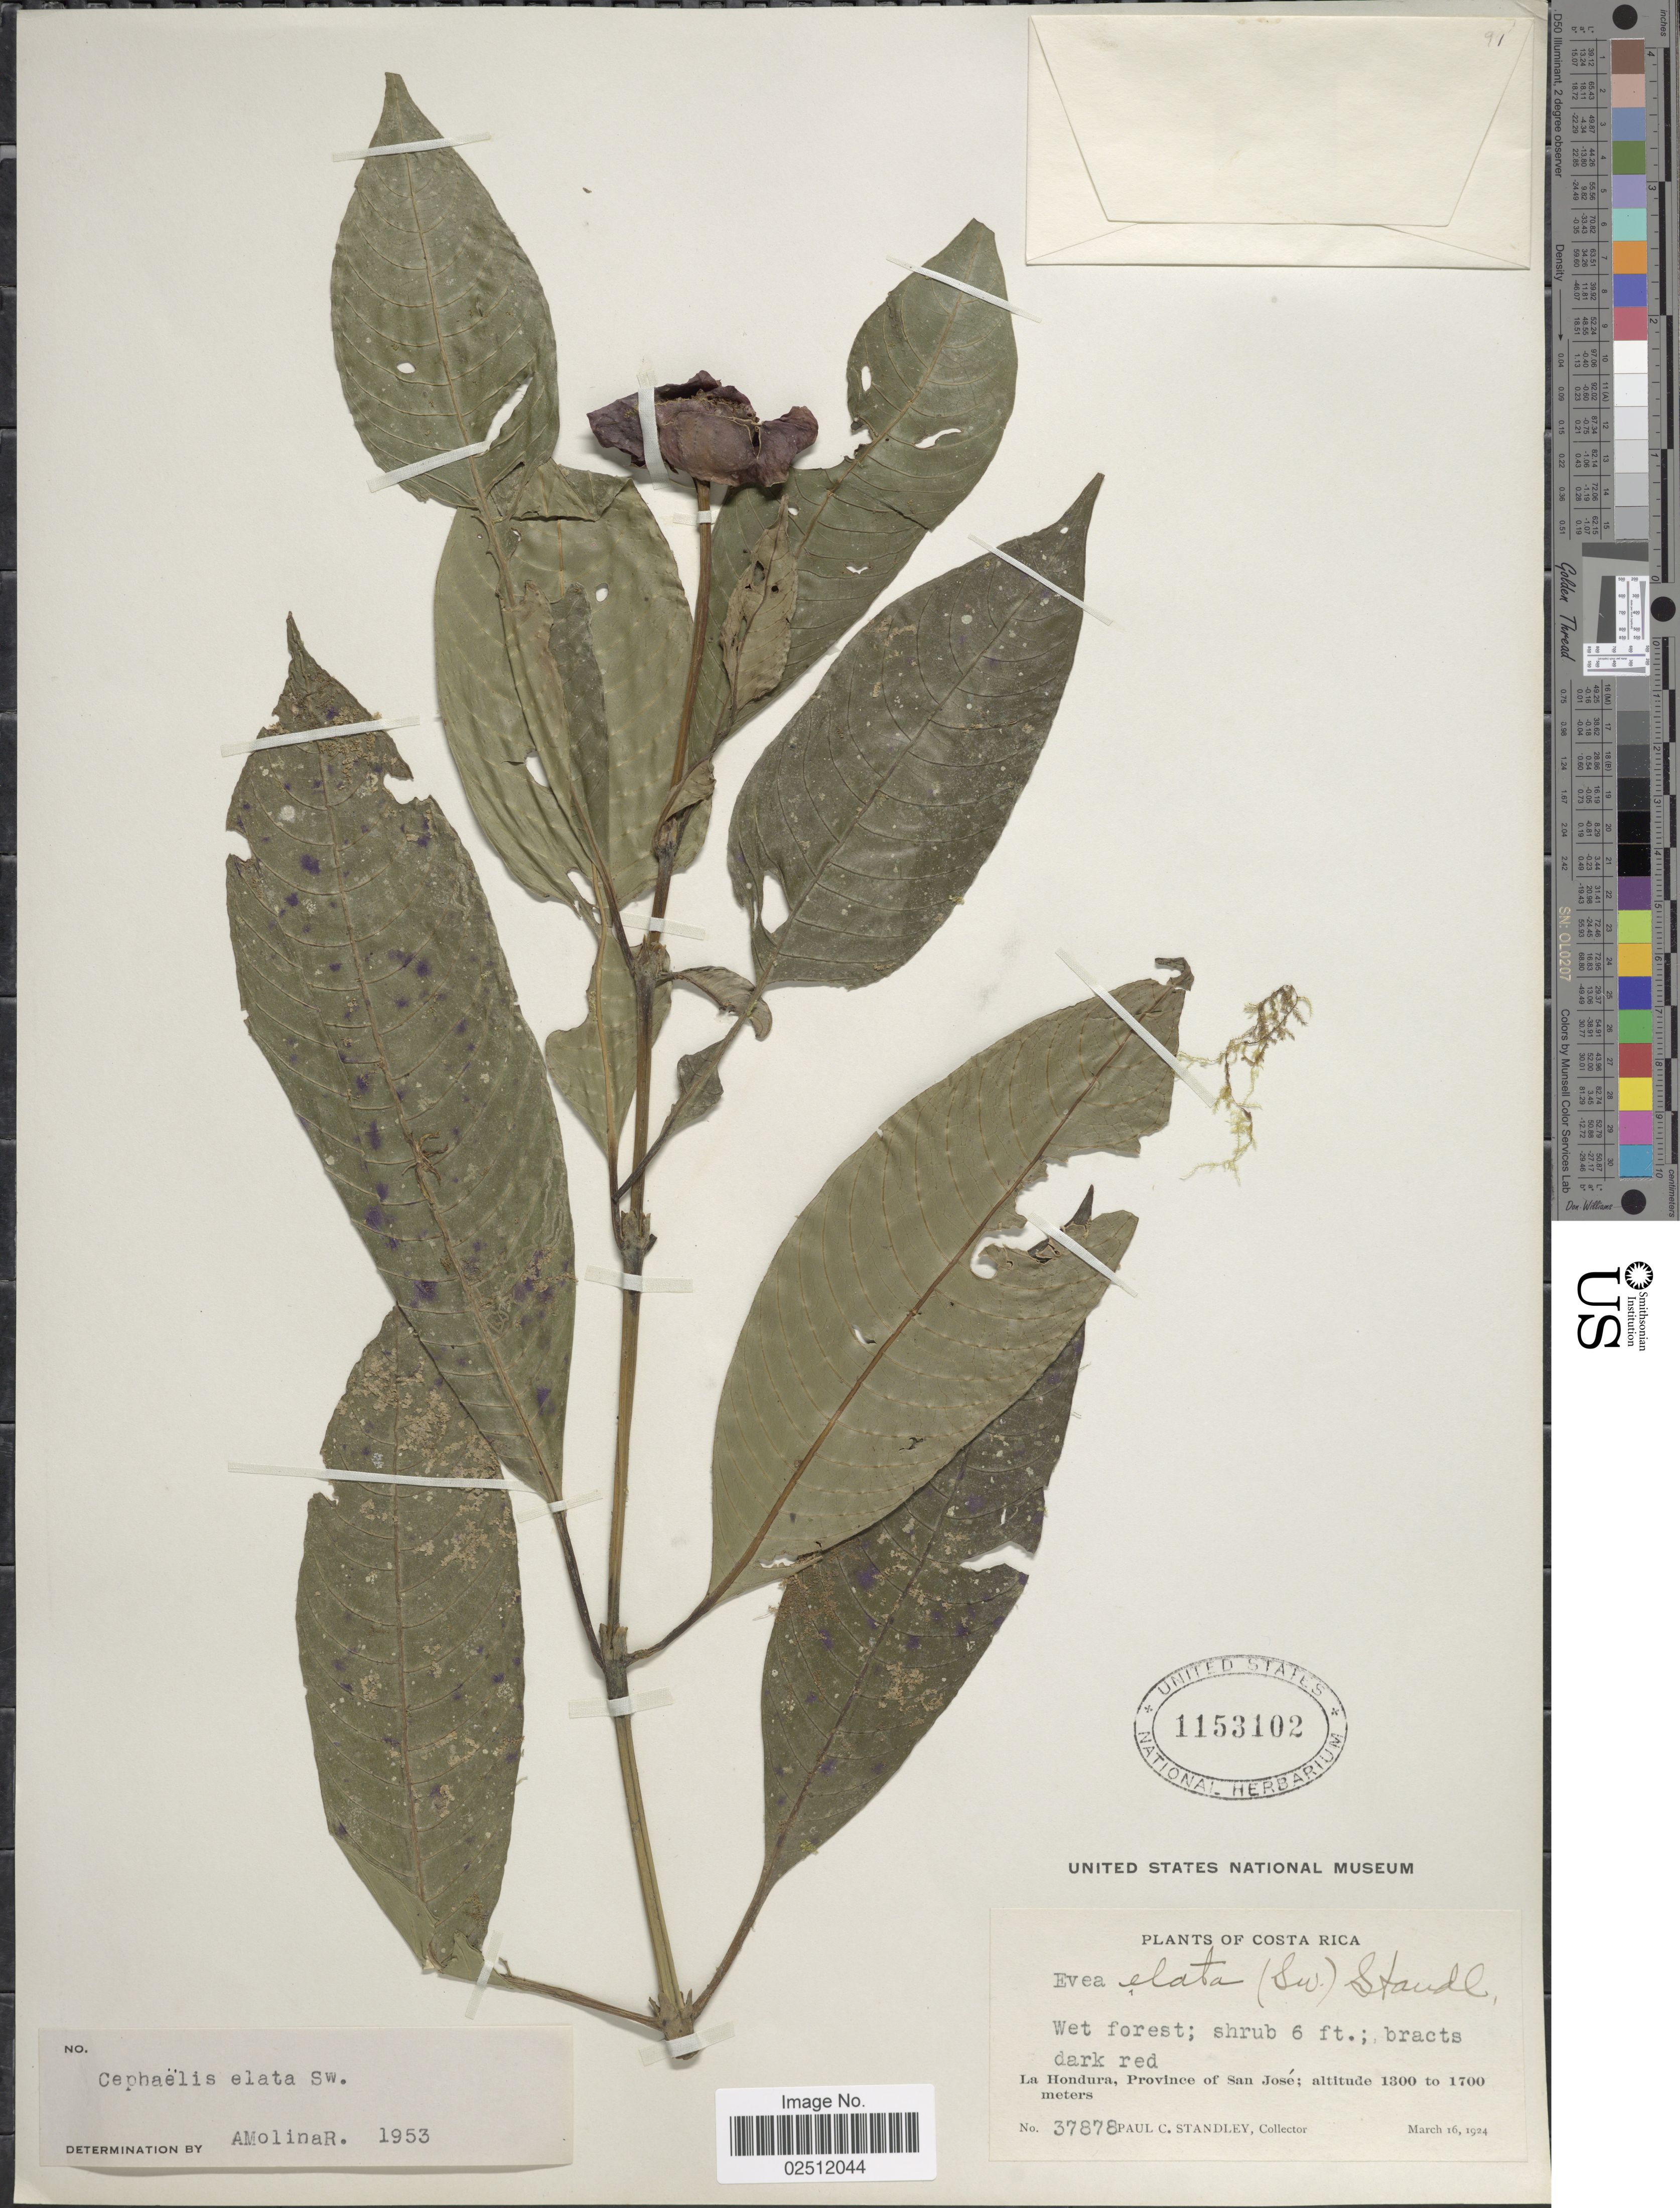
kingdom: Plantae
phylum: Tracheophyta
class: Magnoliopsida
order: Gentianales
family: Rubiaceae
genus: Psychotria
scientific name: Psychotria elata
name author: (Sw.) Hammel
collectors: P. C. Standley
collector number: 37878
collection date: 1924-03-16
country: Costa Rica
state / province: San José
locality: Wet forest; La Hondura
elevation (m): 1300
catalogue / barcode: US 1153102